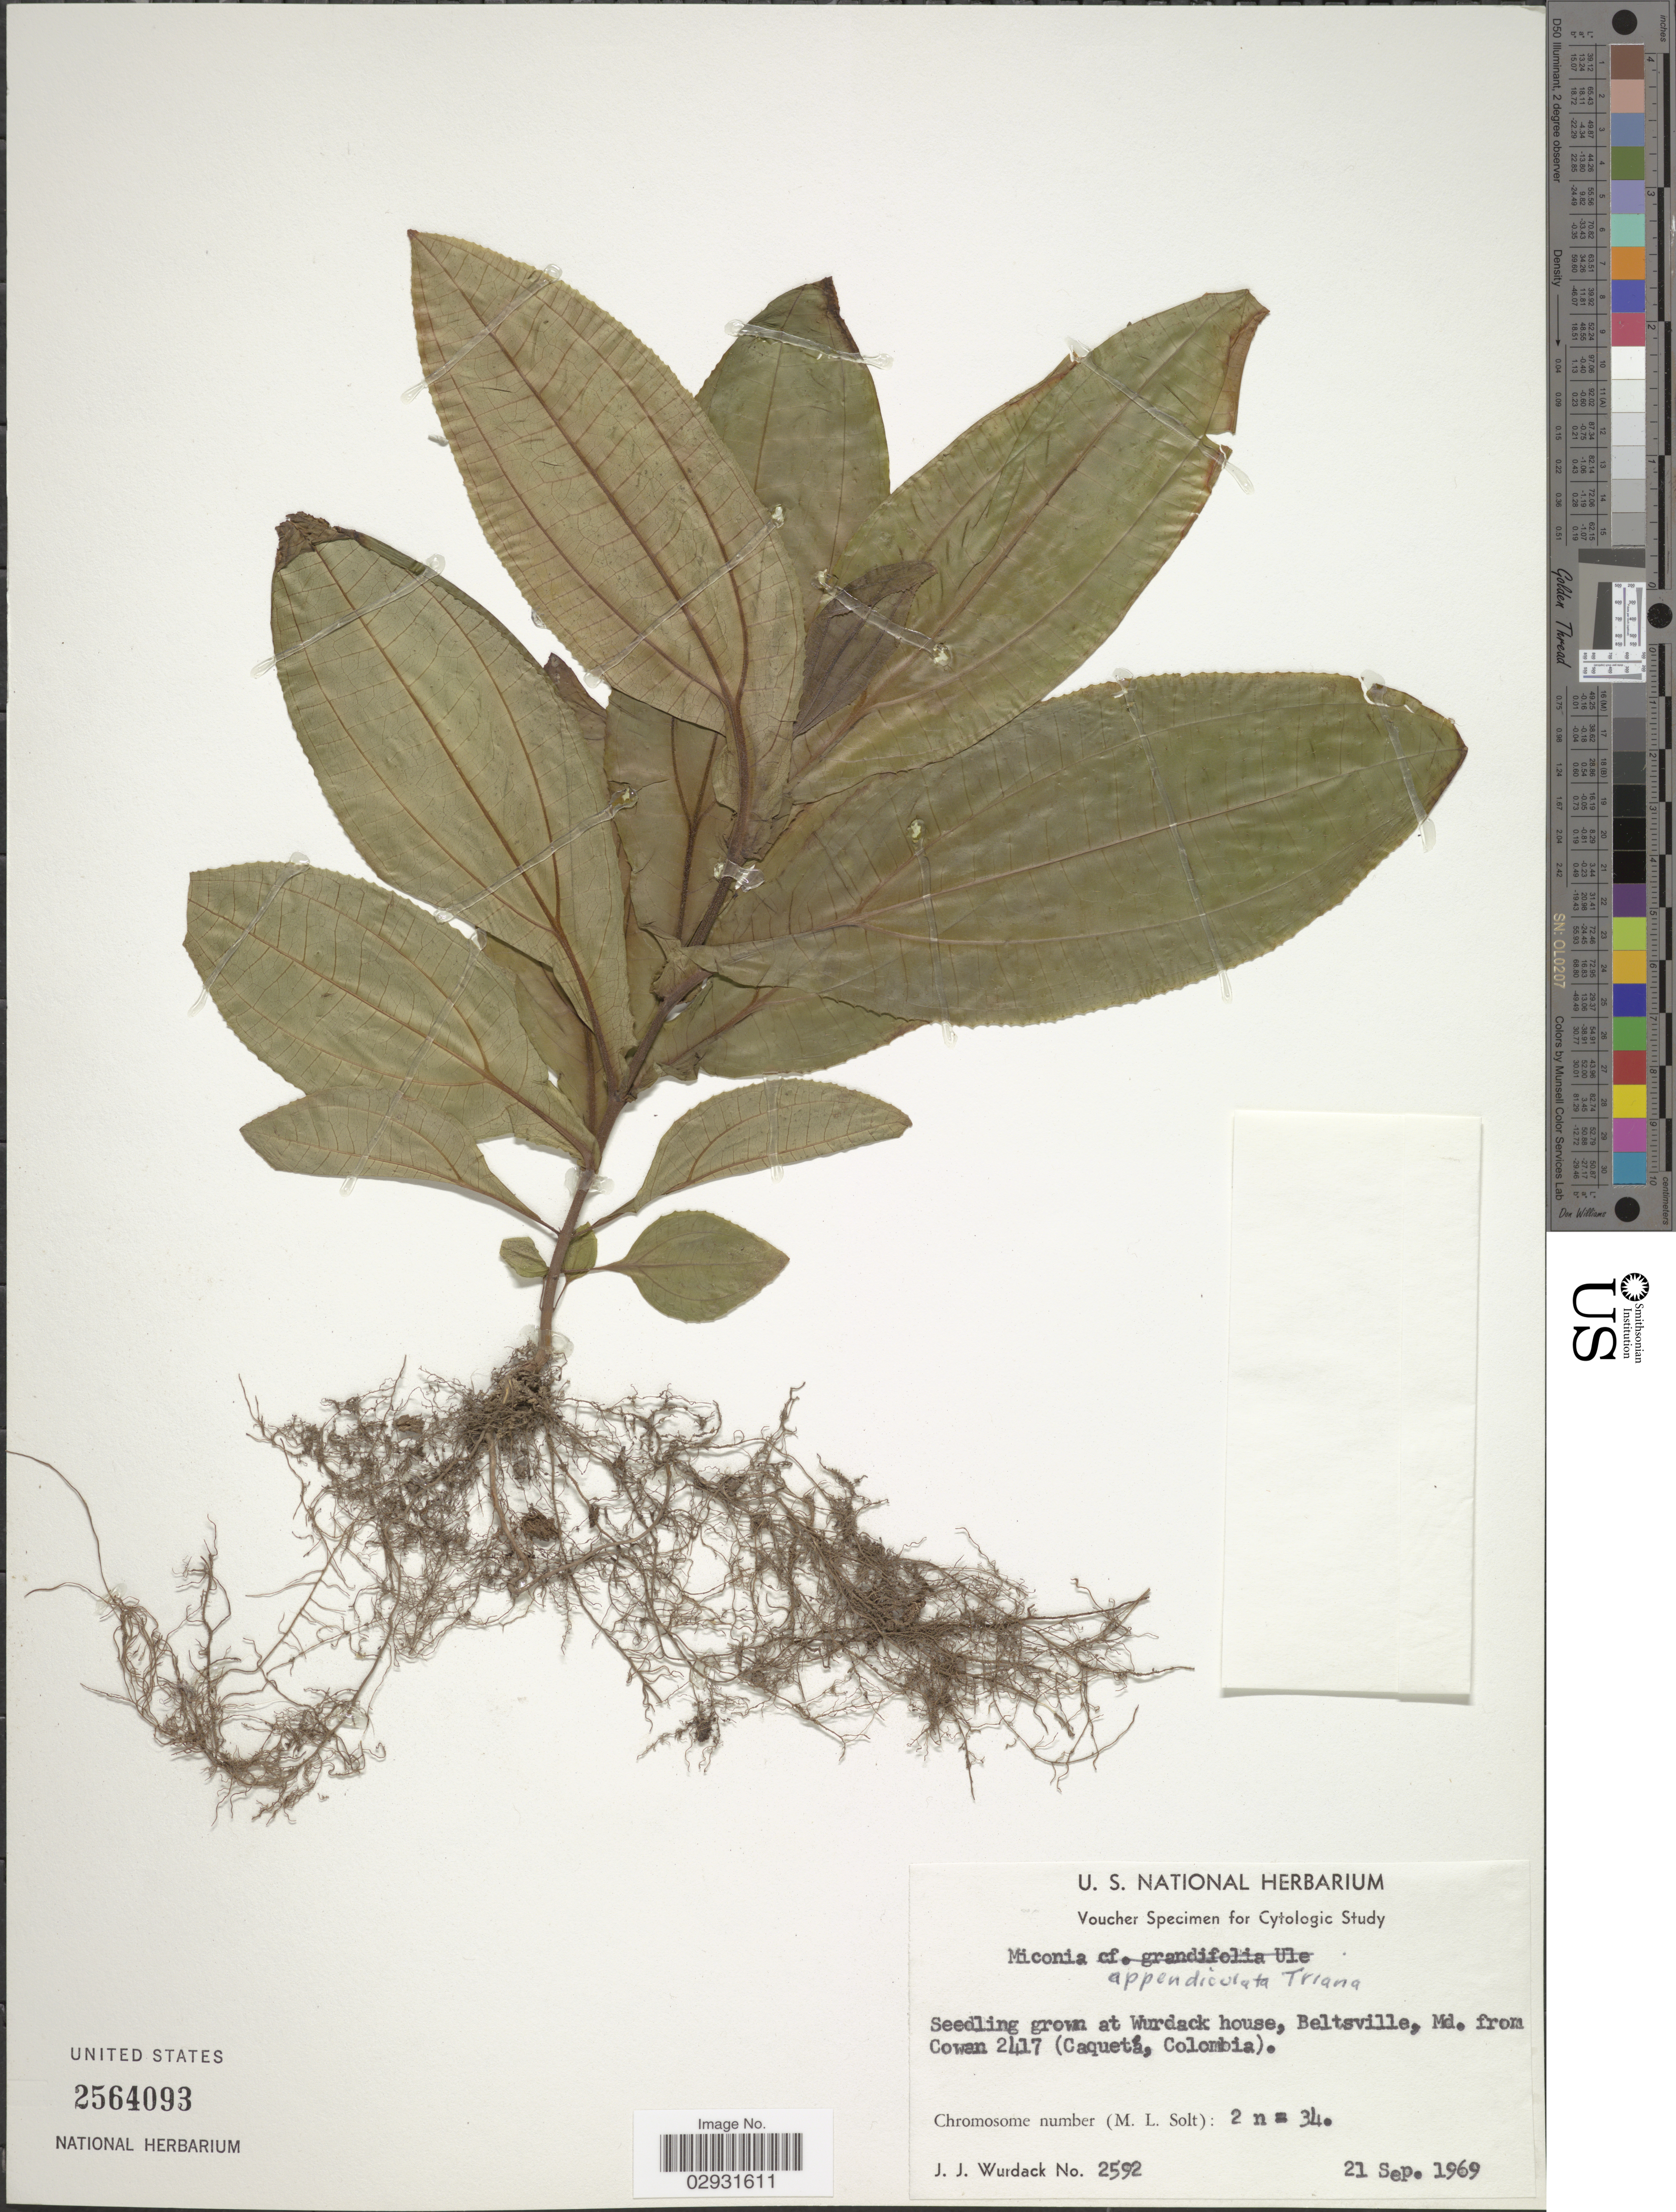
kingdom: Plantae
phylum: Tracheophyta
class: Magnoliopsida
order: Myrtales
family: Melastomataceae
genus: Miconia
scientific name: Miconia appendiculata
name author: Triana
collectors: J. J. Wurdack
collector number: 2592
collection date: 1969-09-21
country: United States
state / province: Maryland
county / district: Prince George's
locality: Seedling grown at Wurdack house, Beltsville.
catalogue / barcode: US 2564093